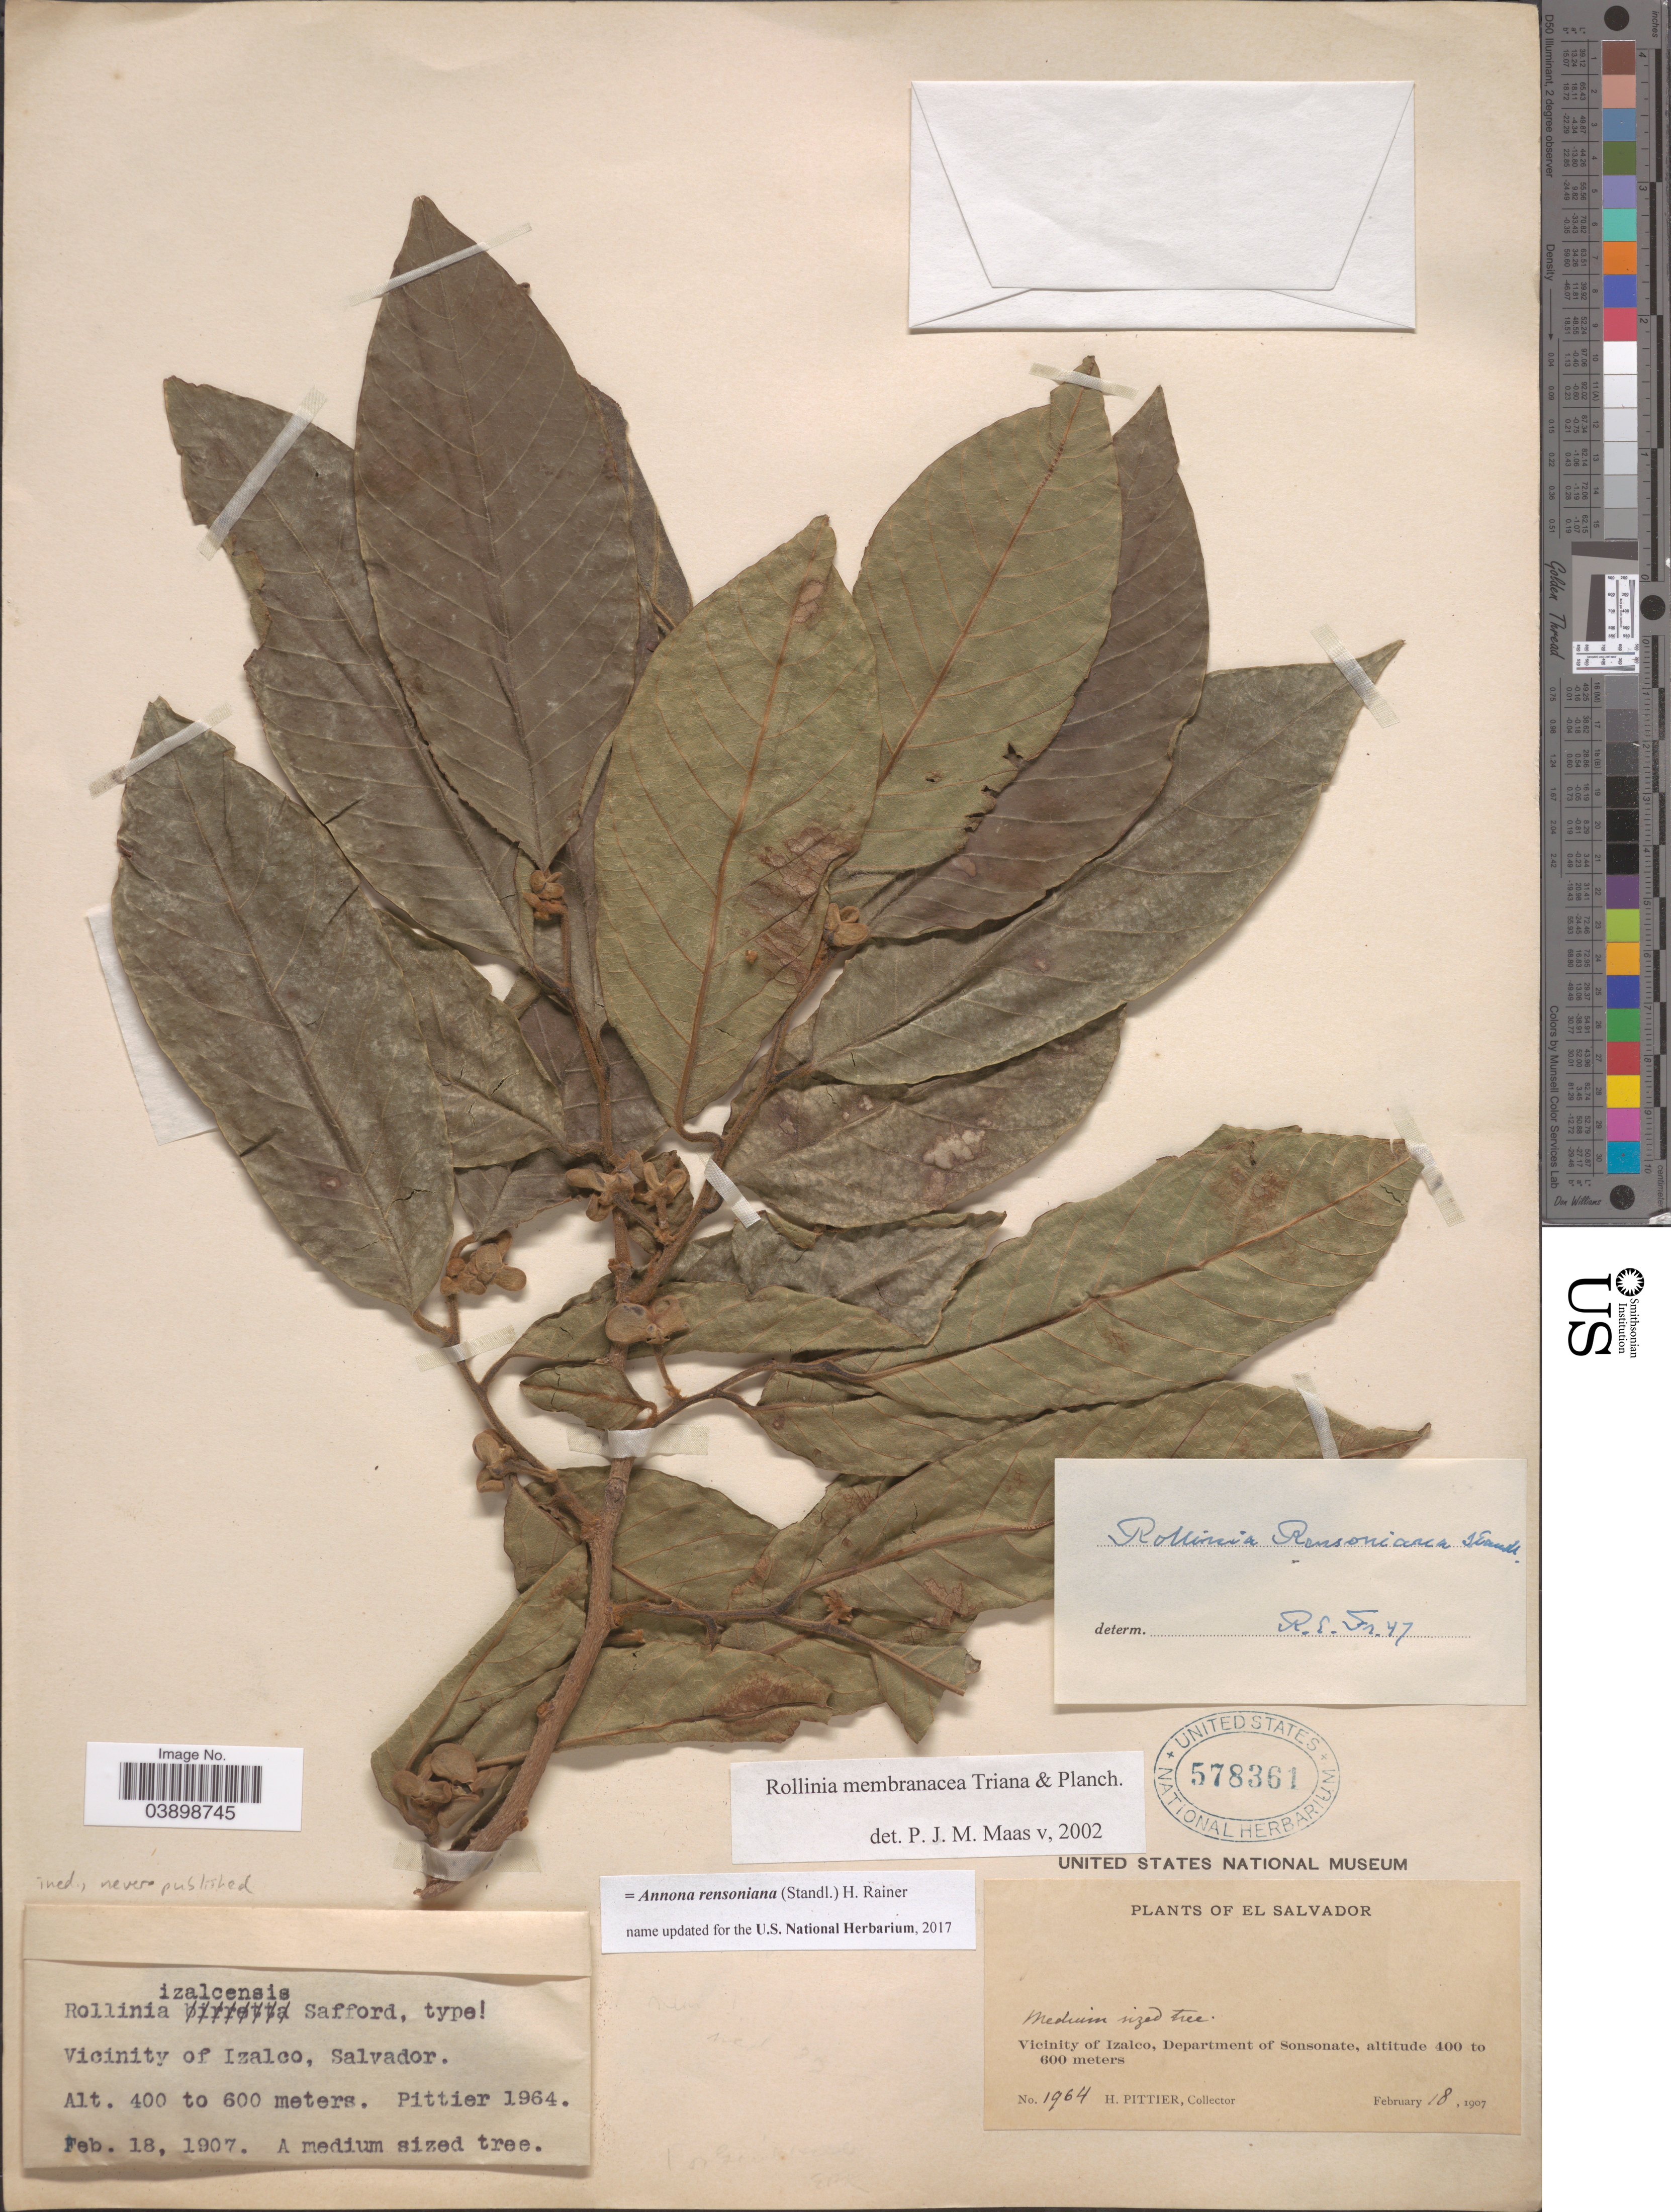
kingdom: Plantae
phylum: Tracheophyta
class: Magnoliopsida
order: Magnoliales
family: Annonaceae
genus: Annona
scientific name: Annona rensoniana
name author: (Standl.) H. Rainer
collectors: H. F. Pittier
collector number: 1964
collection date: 1907-02-18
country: El Salvador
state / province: Sonsonate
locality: Vicinity of Izalco, Department of Sonsonate.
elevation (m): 400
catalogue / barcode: US 578361